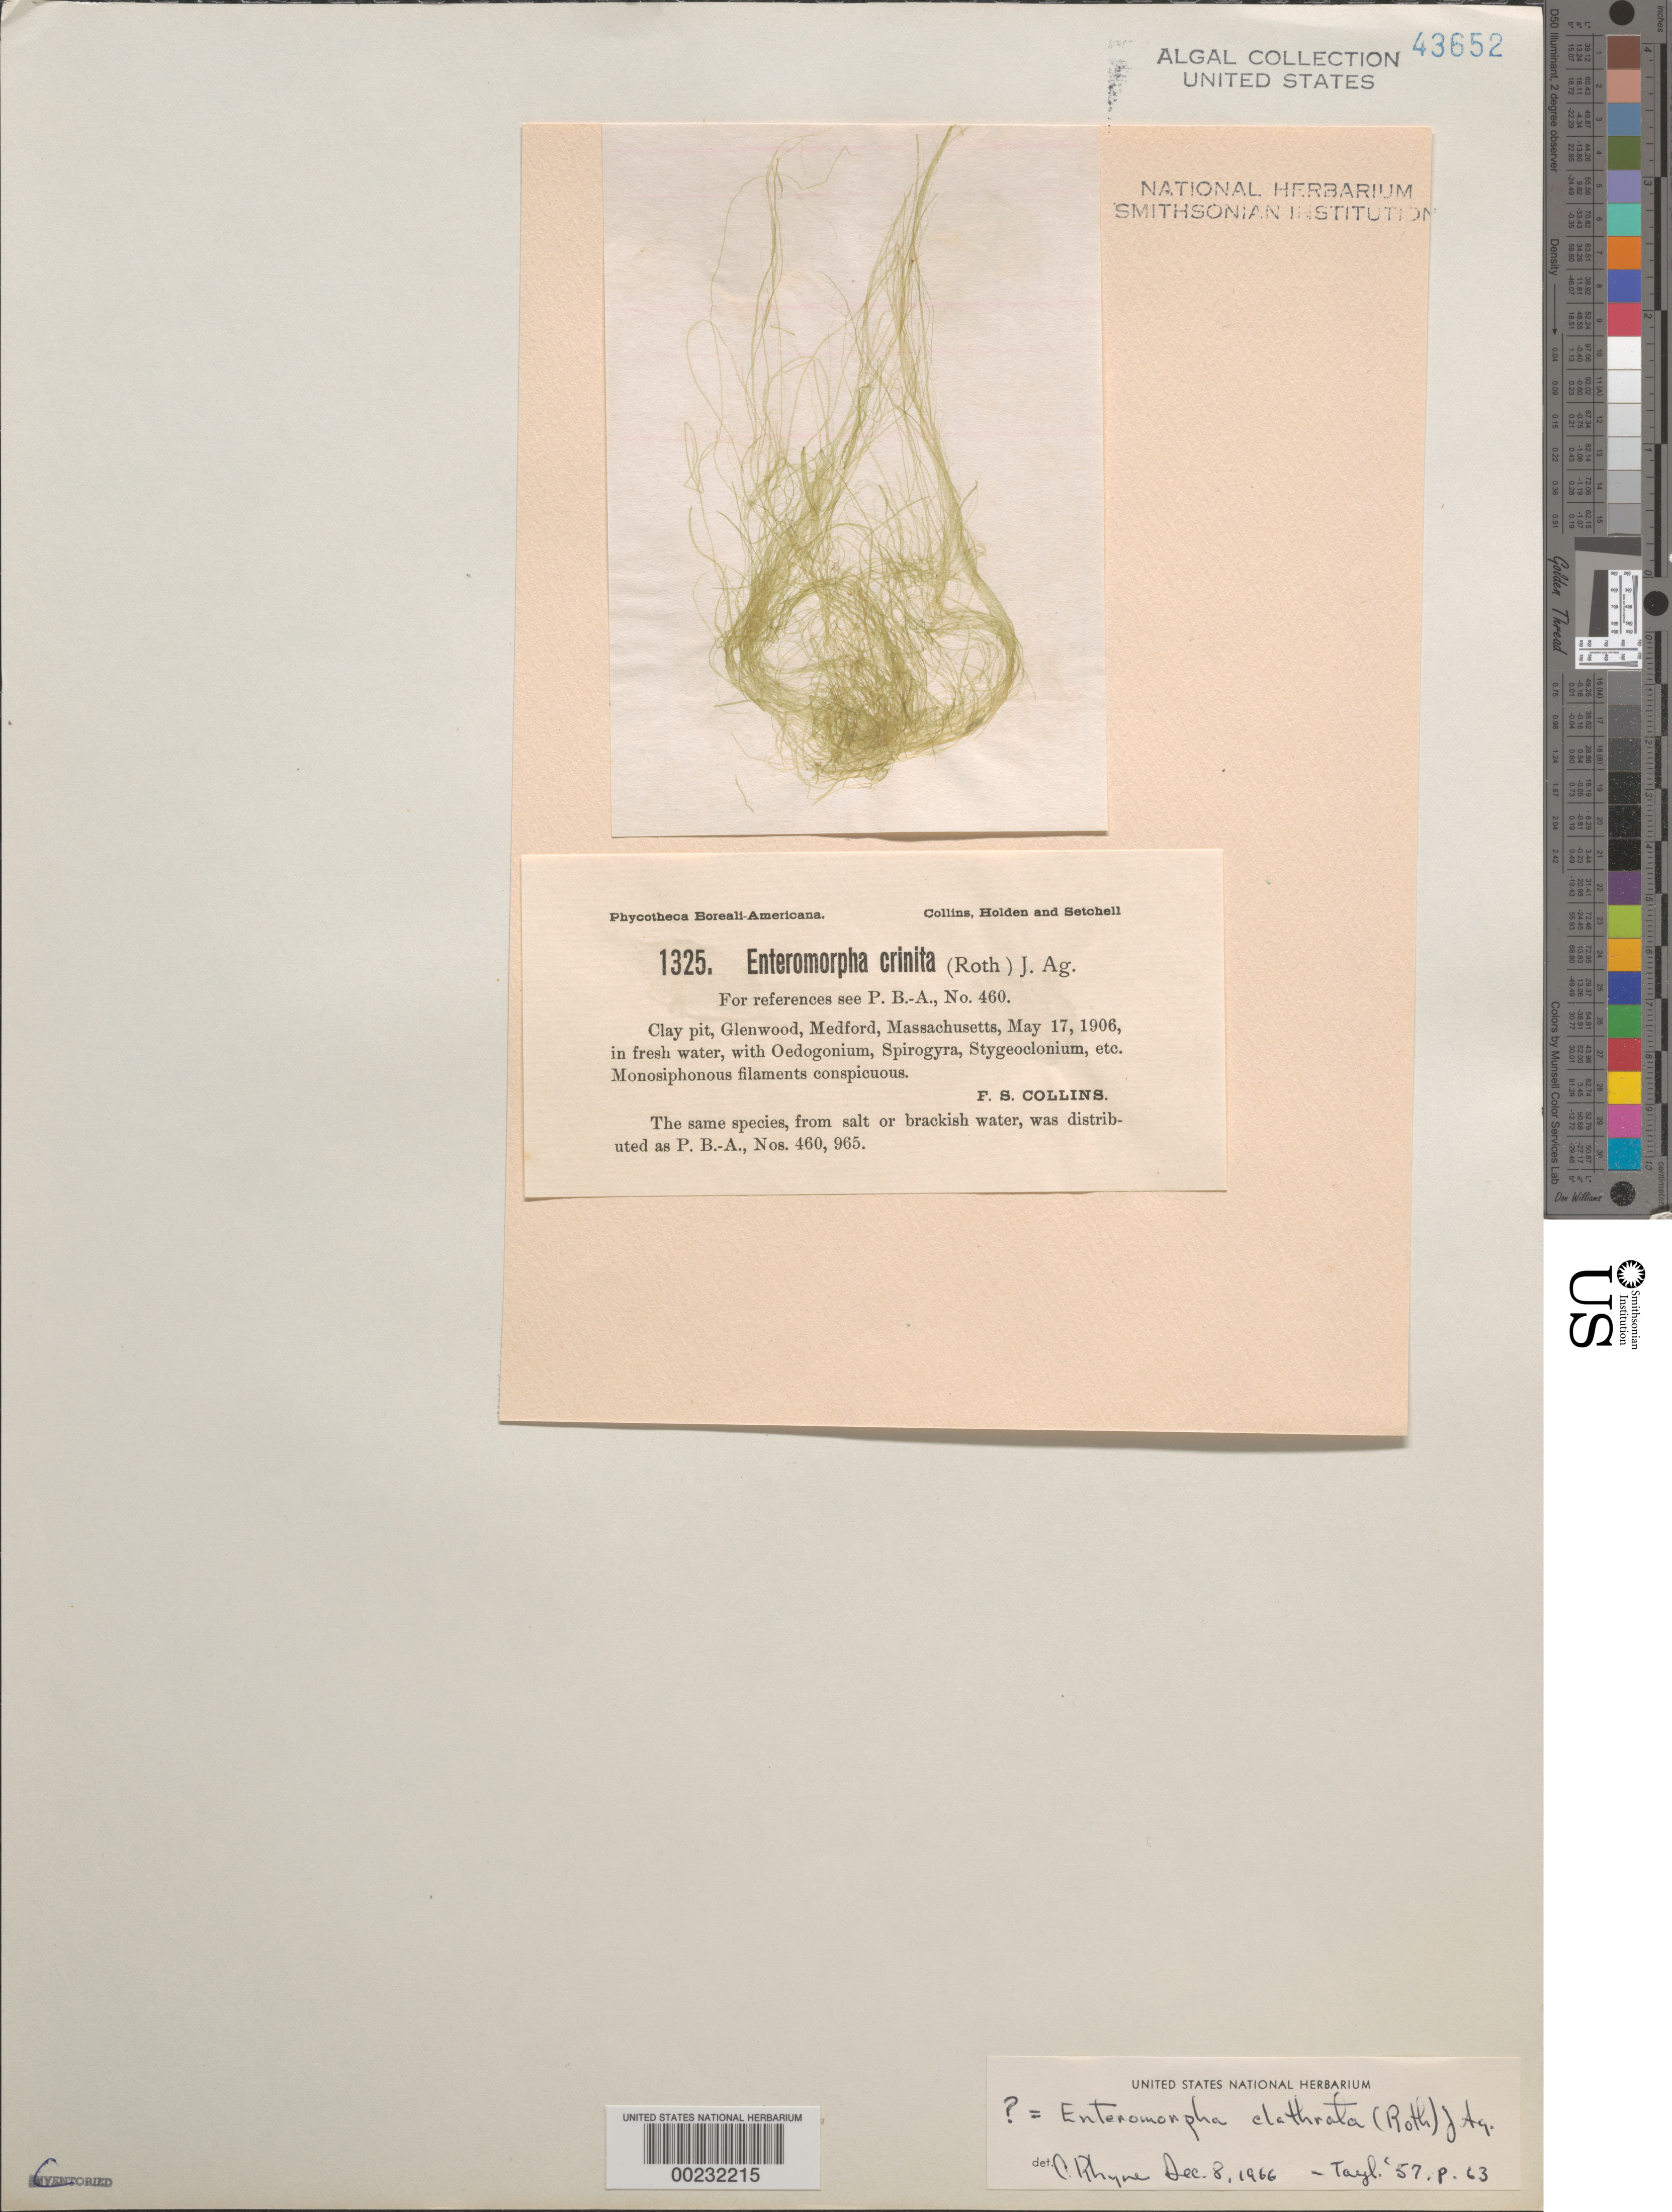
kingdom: Plantae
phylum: Chlorophyta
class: Ulvophyceae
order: Cladophorales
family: Cladophoraceae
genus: Cladophora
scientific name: Cladophora vagabunda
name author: (L.) C. Hoek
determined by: Algae name updating Project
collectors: F. Collins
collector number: PB-A 1525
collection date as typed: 17 May 1906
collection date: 1906-05-17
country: United States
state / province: Massachusetts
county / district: Middlesex County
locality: Medford, Glenwood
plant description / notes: Collins, Holden & Setchell, Phycotheca Boreali-Americana, as Enteromorpha clathrata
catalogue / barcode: US 43652